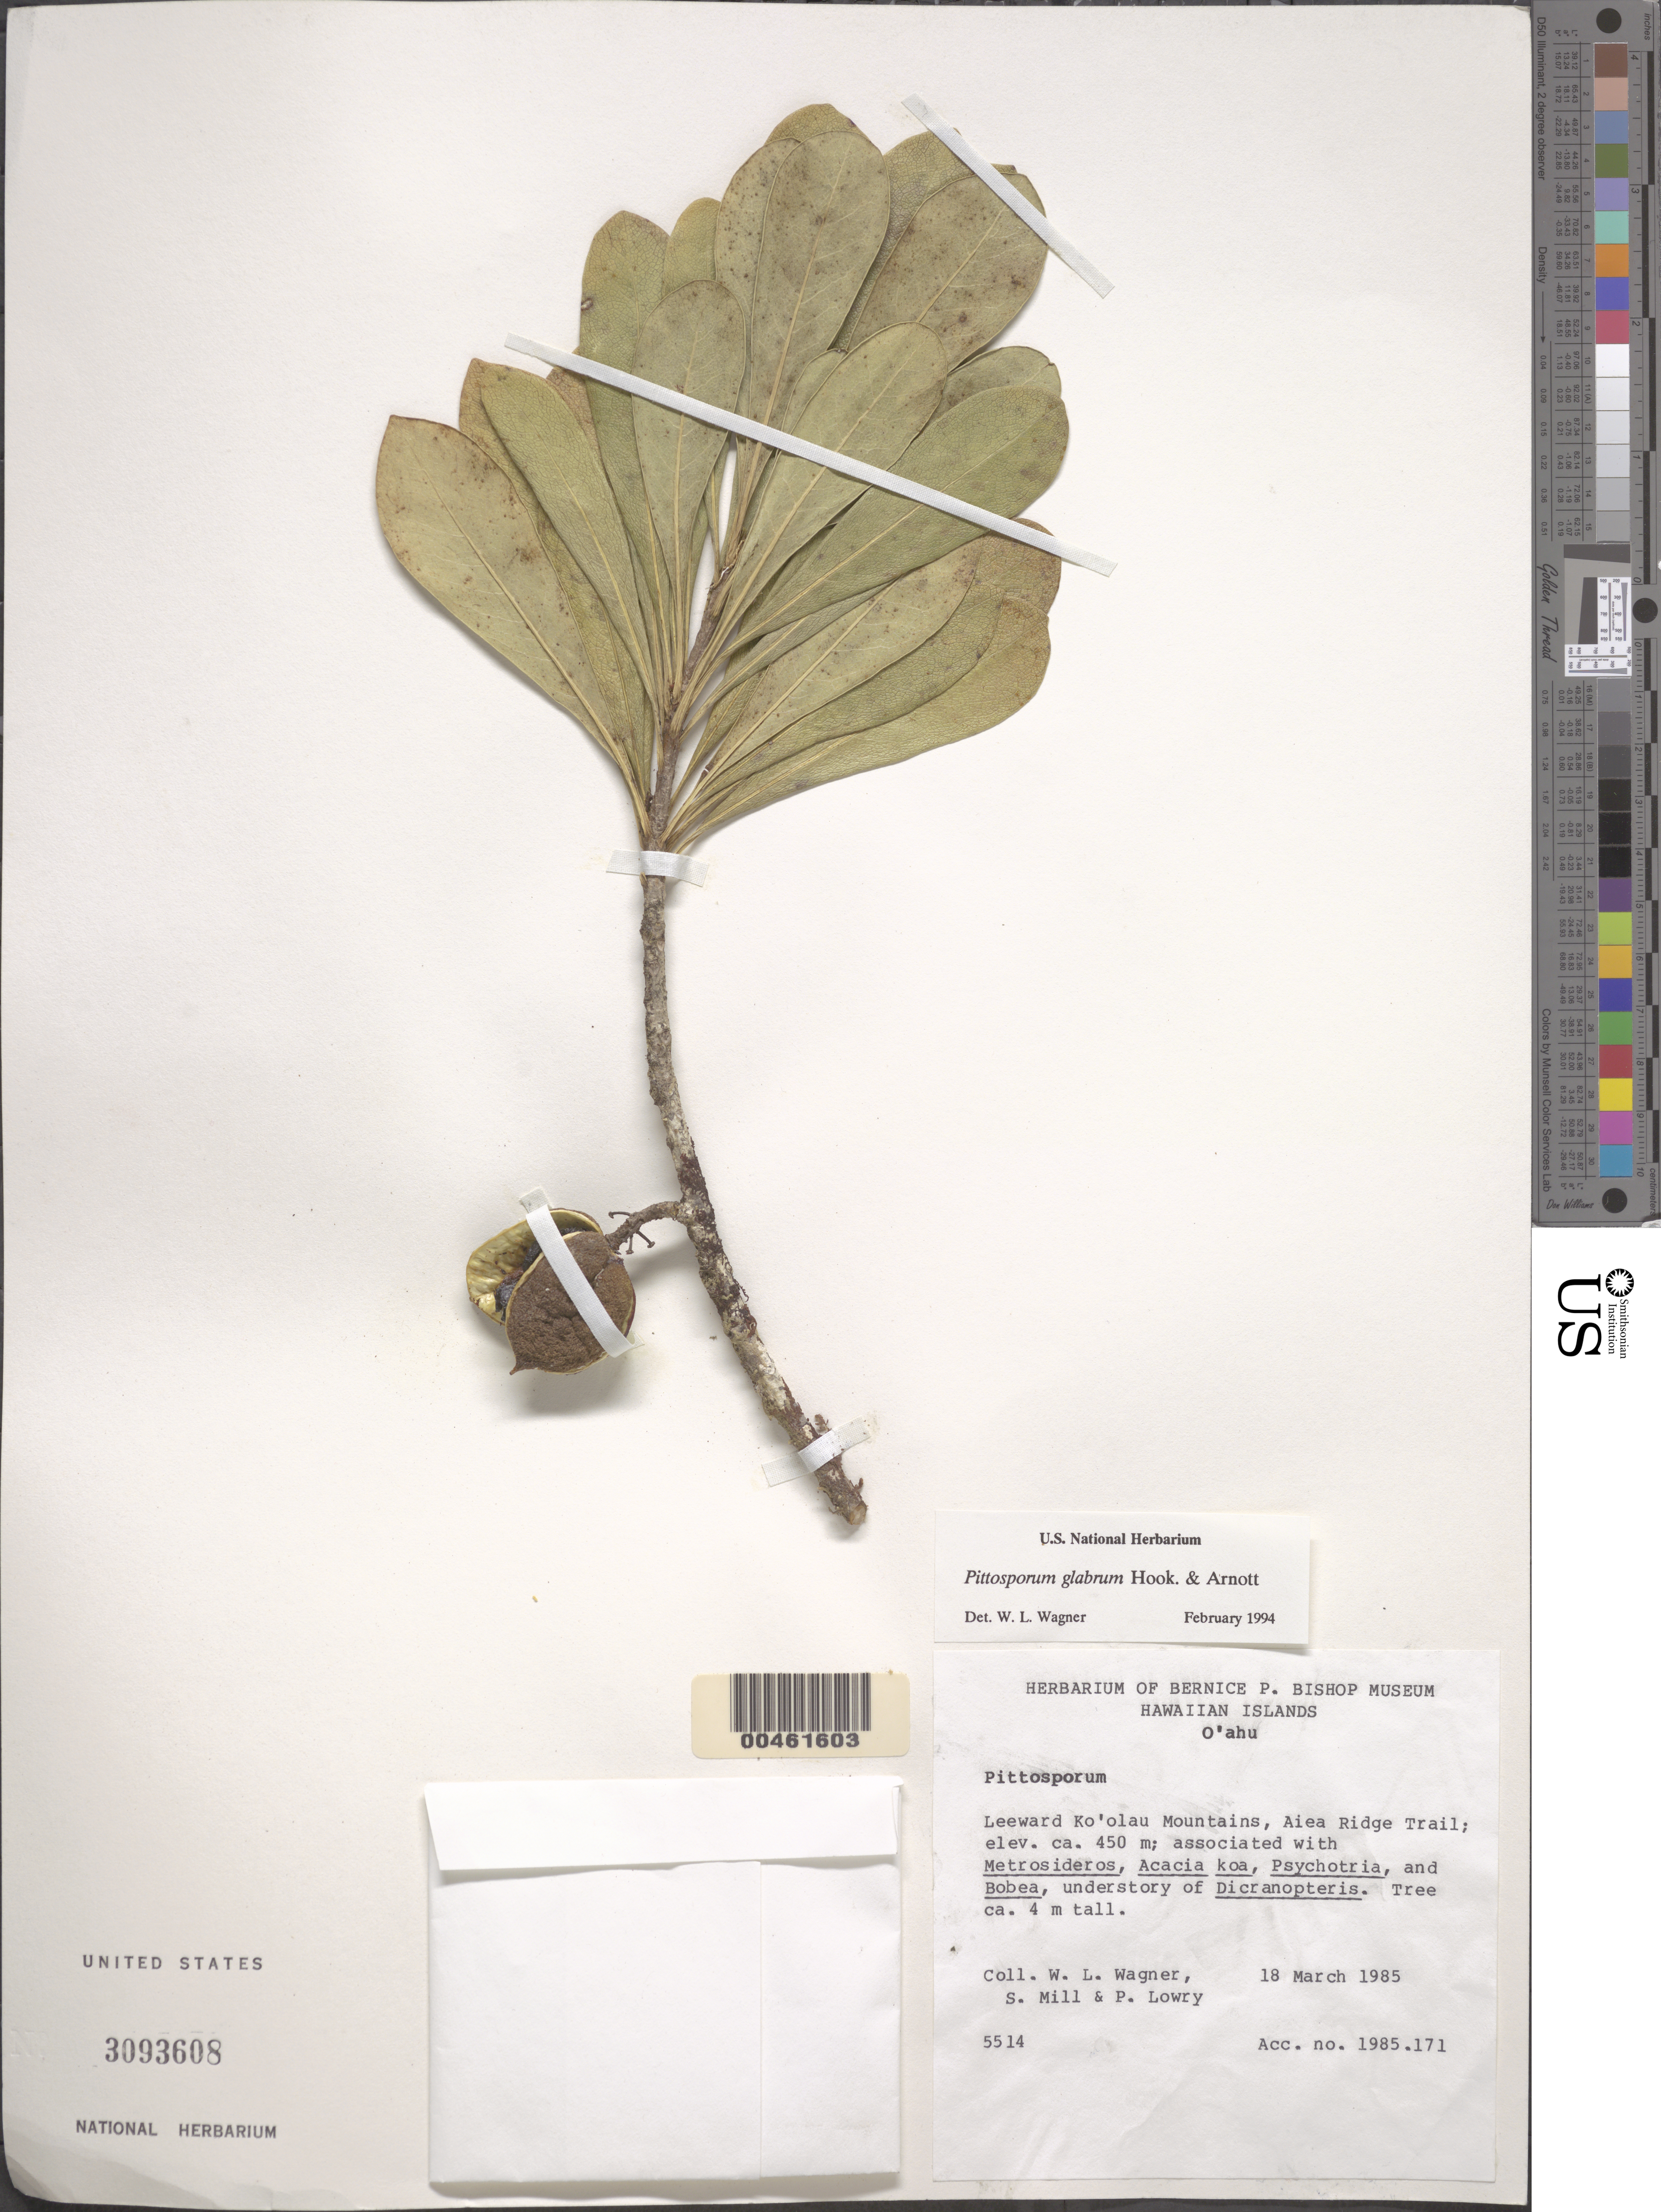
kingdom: Plantae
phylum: Tracheophyta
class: Magnoliopsida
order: Apiales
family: Pittosporaceae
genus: Pittosporum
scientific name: Pittosporum glabrum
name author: Hook. & Arn.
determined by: Wagner, W. L., (BOT), Smithsonian Institution - National Museum of Natural History (UNITED STATES)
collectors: W. L. Wagner, S. W. Miller & P. P. Lowry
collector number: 5514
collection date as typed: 18 Mar 1985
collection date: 1985-03-18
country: United States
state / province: Hawaii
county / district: Honolulu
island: Oahu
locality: Leeward Ko'olau Mountains, Aiea Ridge Trail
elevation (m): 450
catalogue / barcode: US 3093608